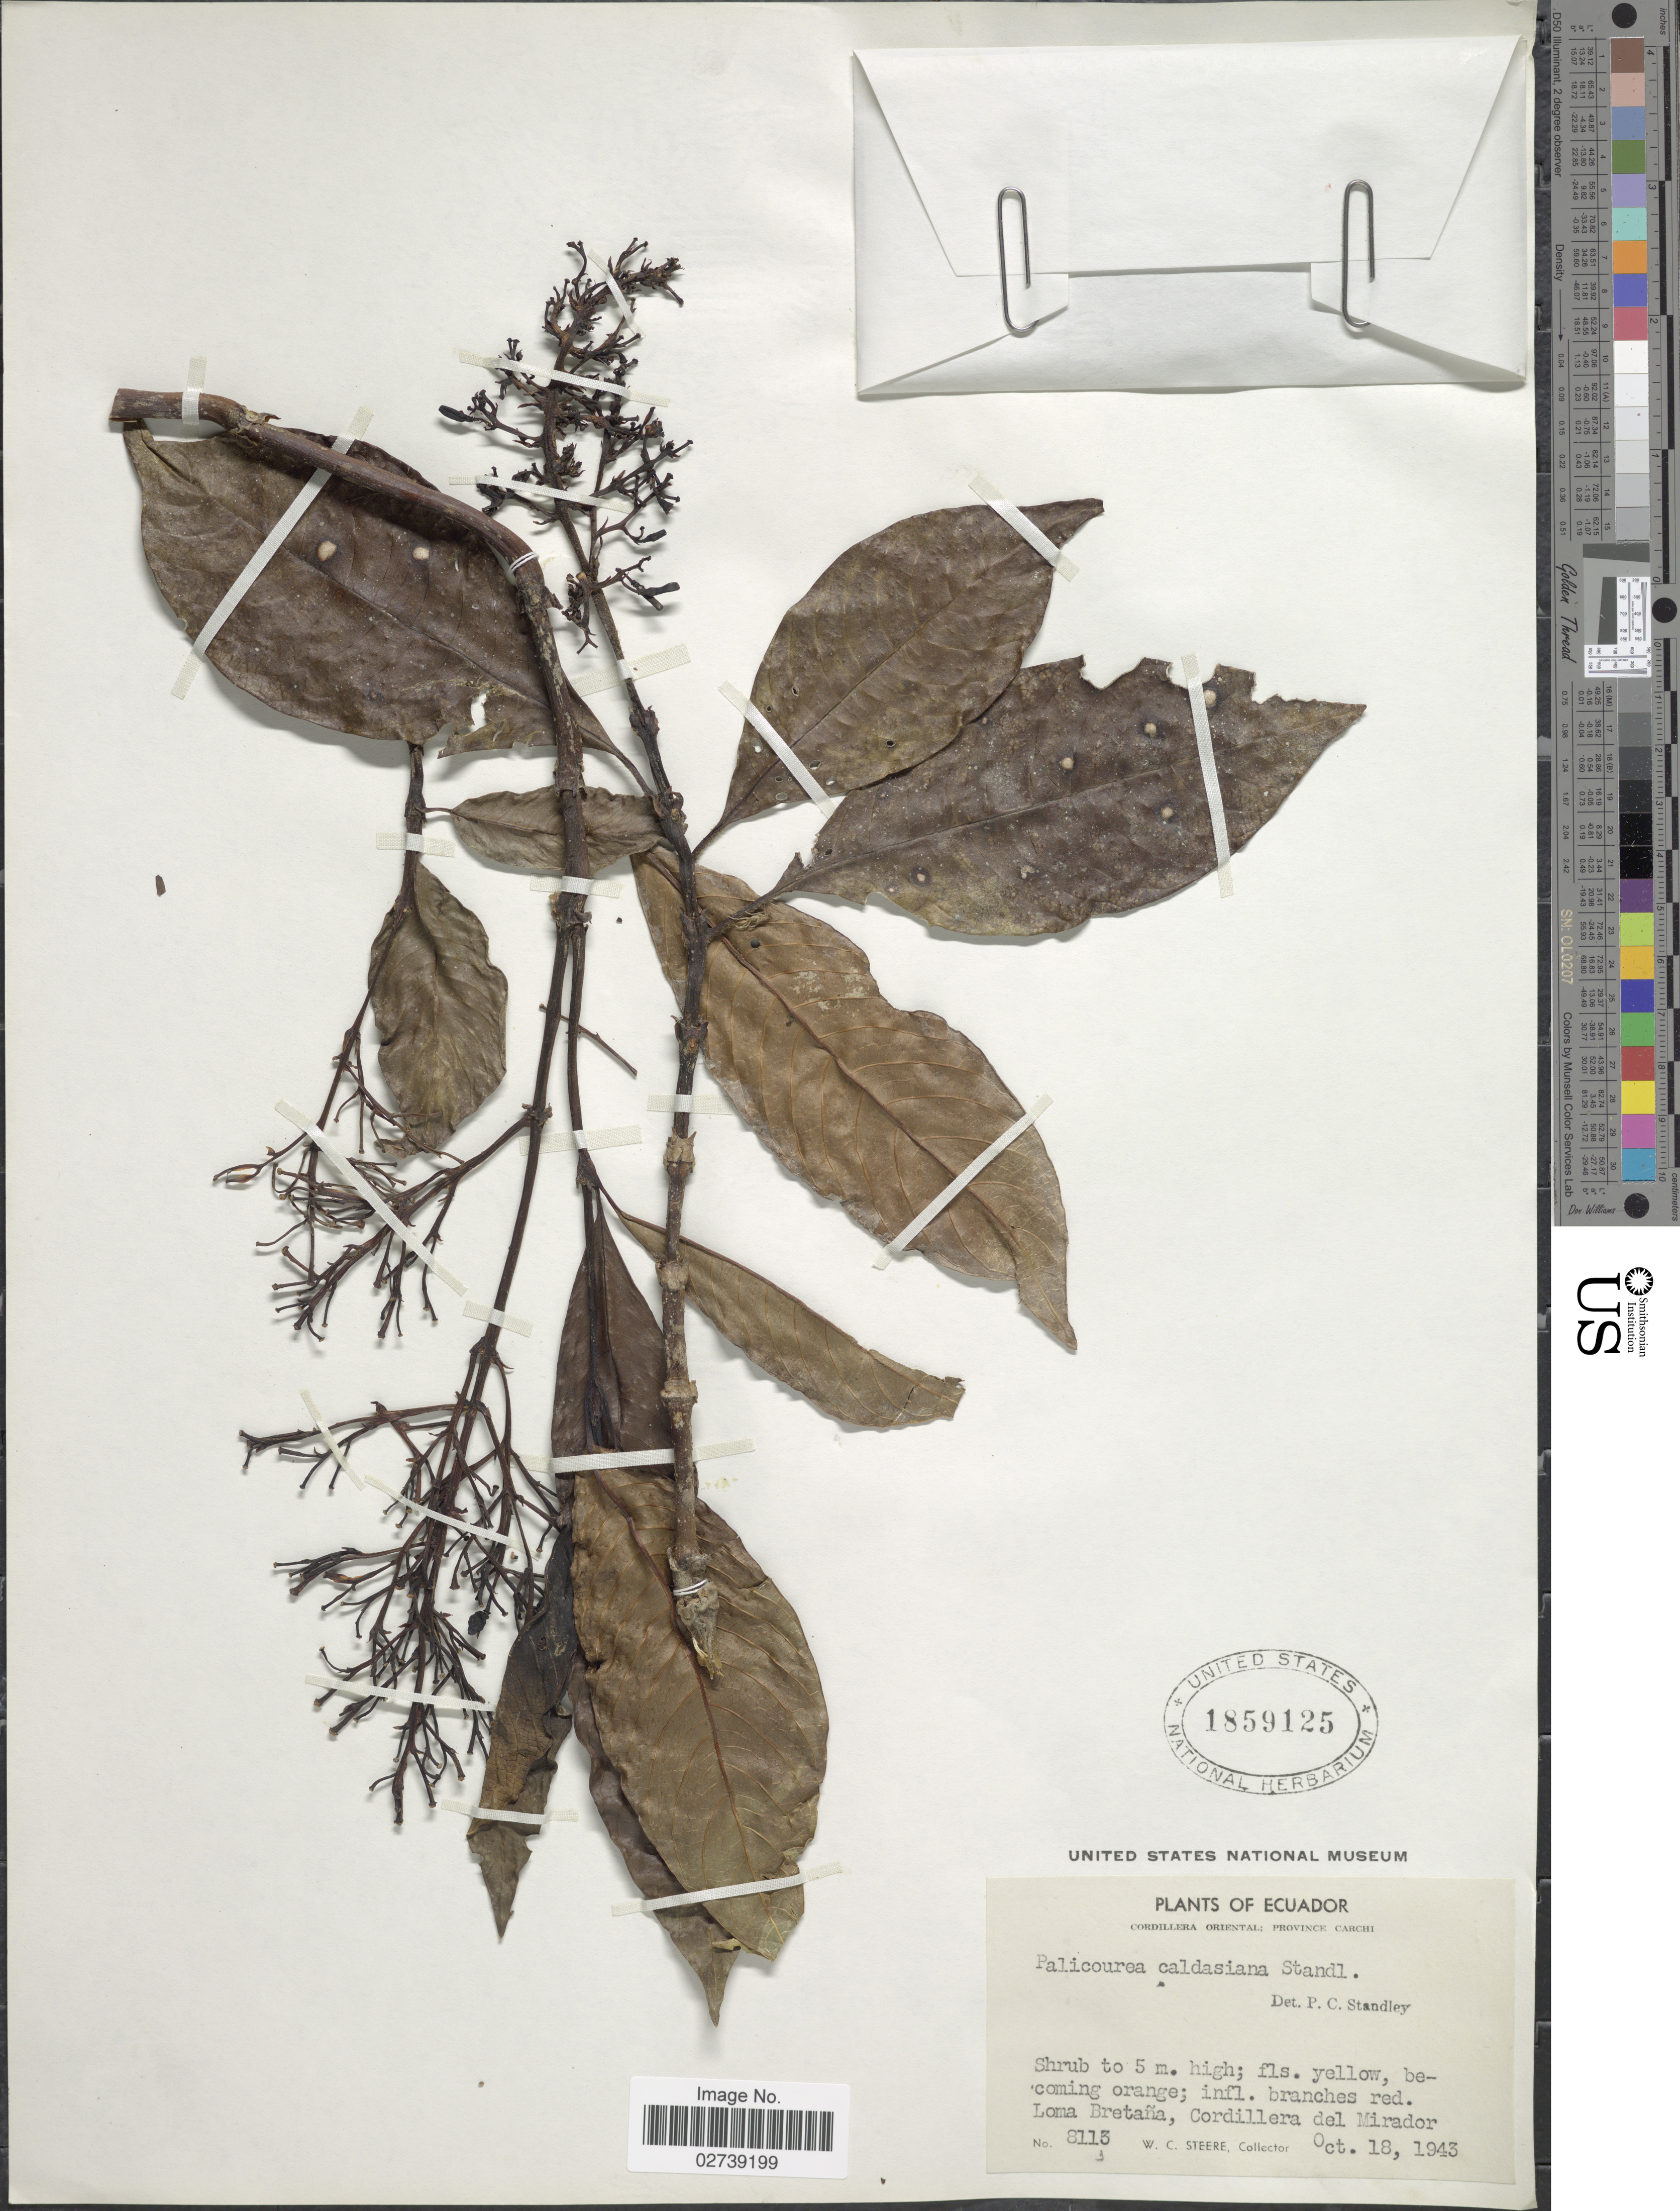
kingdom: Plantae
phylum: Tracheophyta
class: Magnoliopsida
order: Gentianales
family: Rubiaceae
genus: Palicourea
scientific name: Palicourea caldasana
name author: Standl.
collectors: W. C. Steere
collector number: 8113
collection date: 1943-10-18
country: Ecuador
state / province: Carchi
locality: Cordillera Oriental. Loma Bretaña, Cordillera del Mirador.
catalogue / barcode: US 1859125